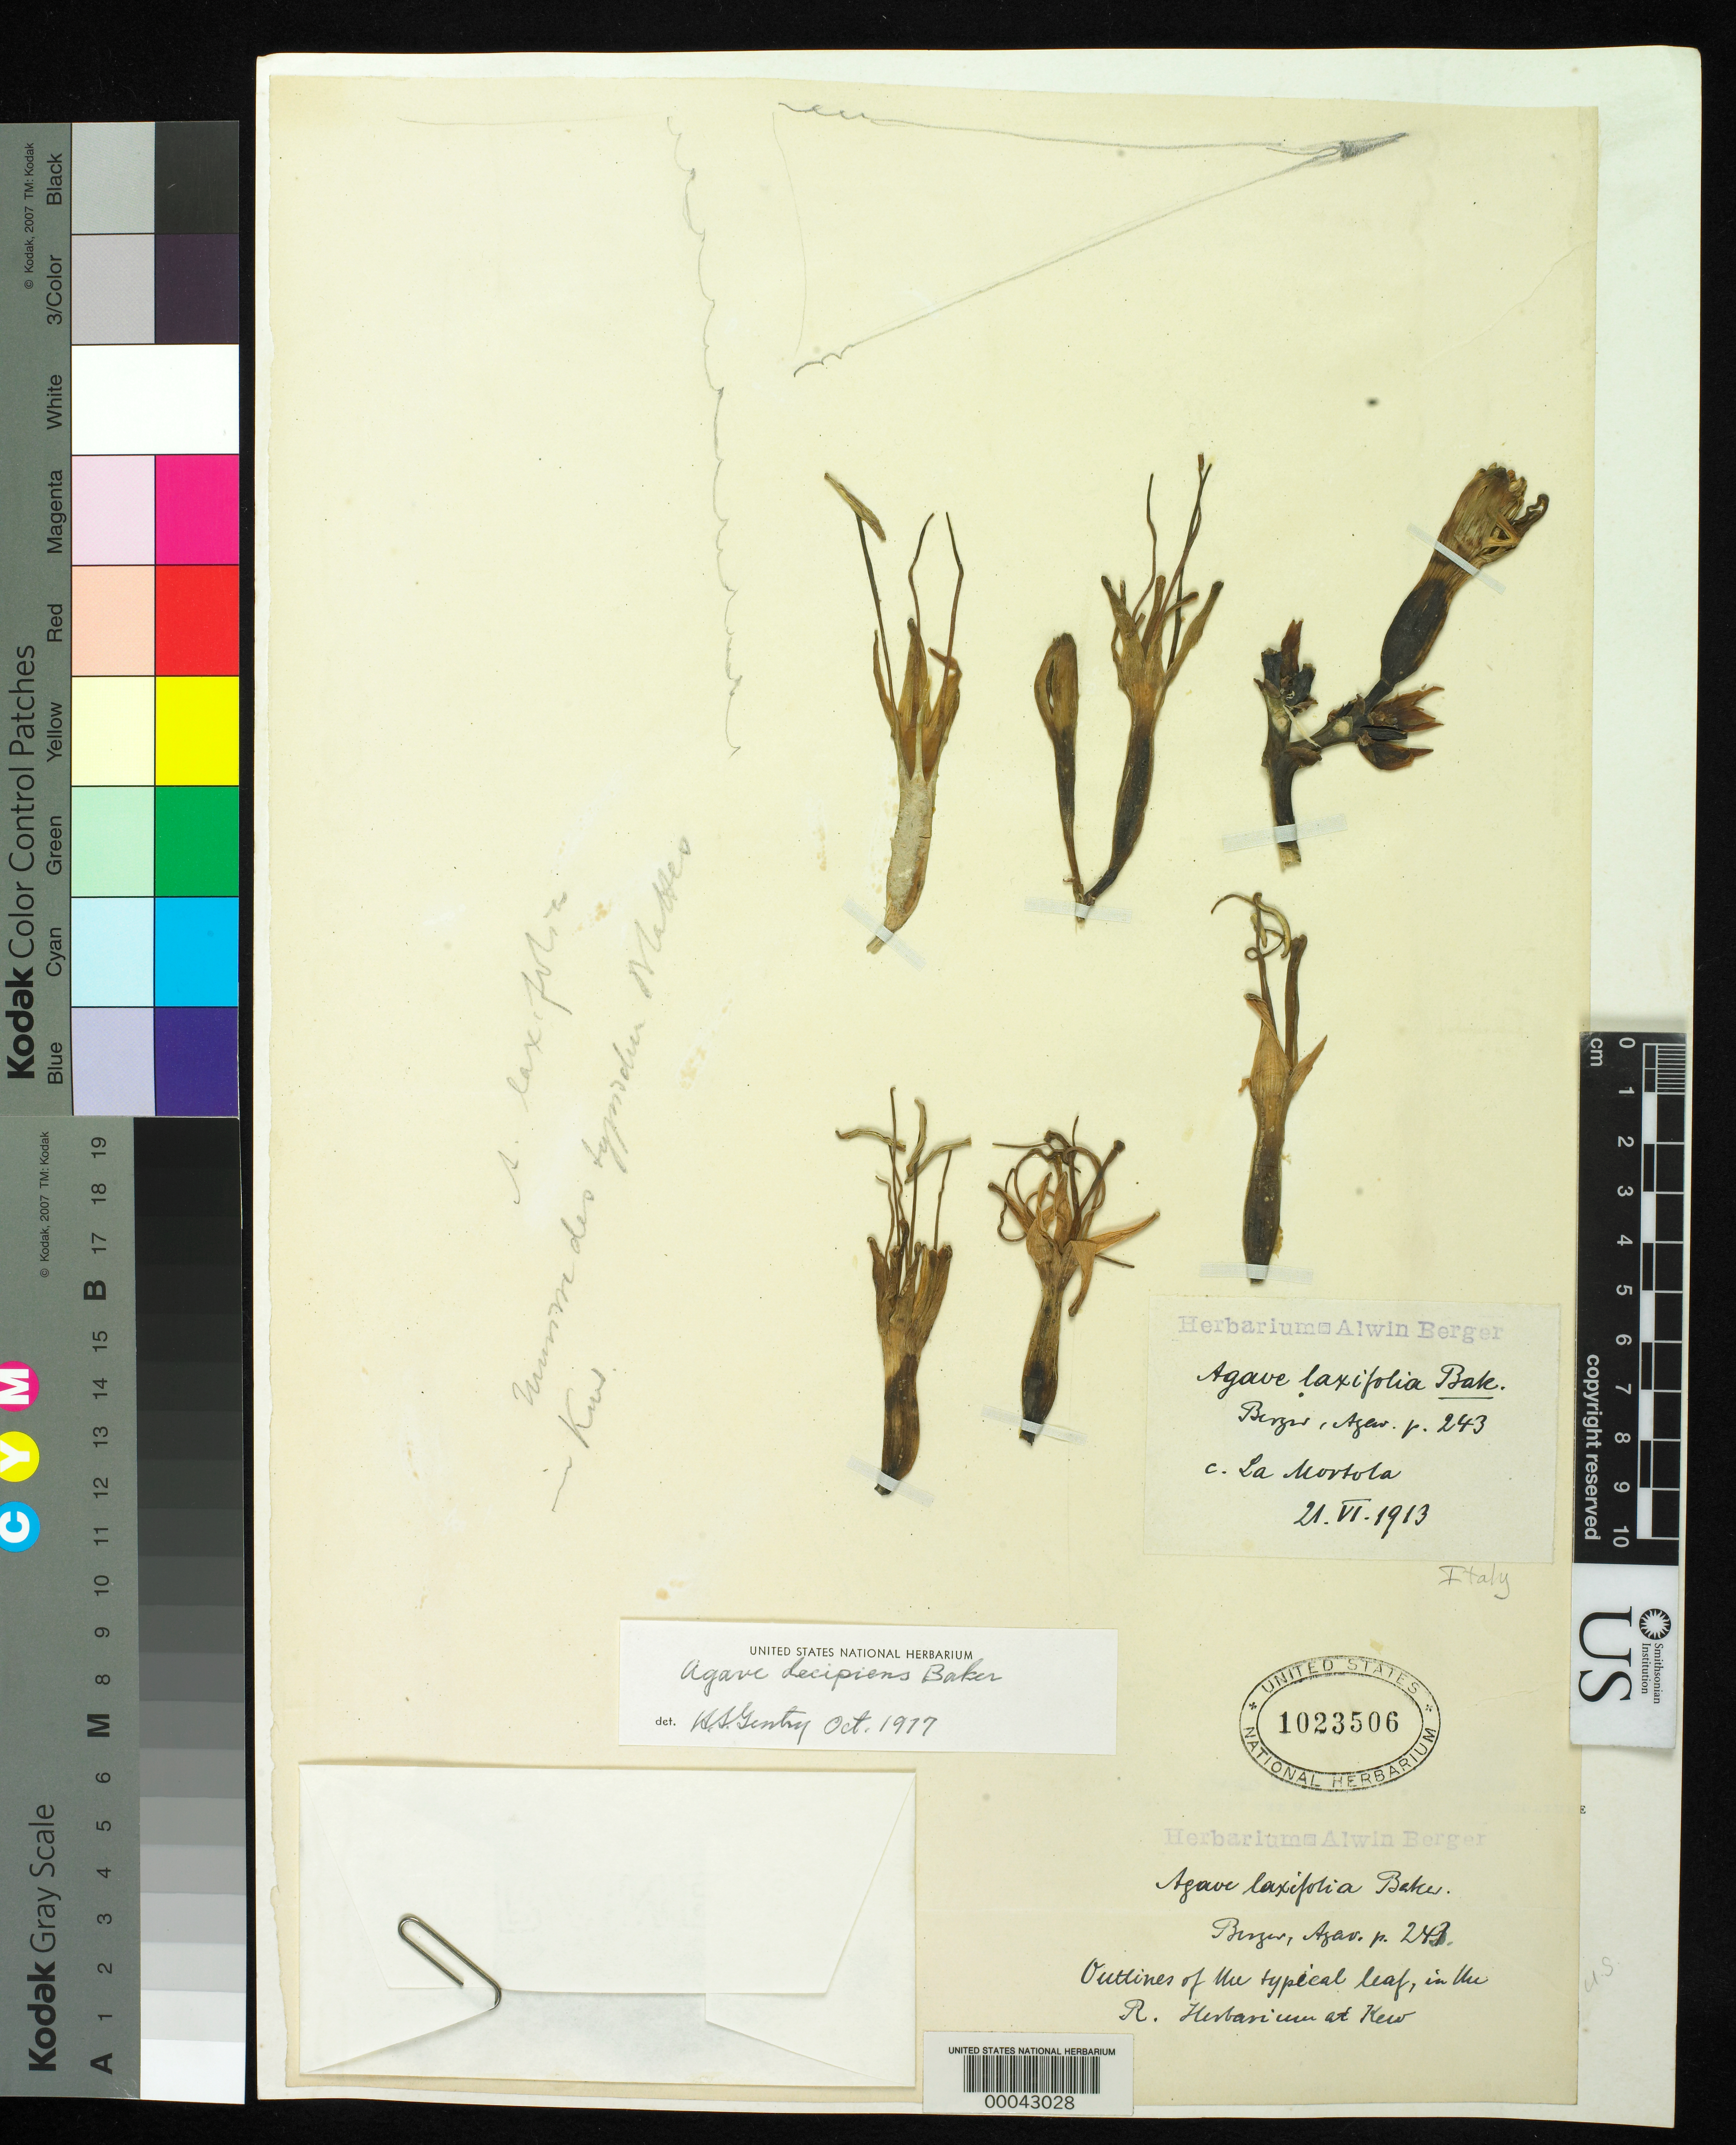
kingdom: Plantae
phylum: Tracheophyta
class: Liliopsida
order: Asparagales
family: Asparagaceae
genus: Agave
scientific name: Agave decipiens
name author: Baker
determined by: Gentry, H. S.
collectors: A. Berger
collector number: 243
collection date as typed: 21 Jun 1913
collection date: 1913-06-21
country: Italy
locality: La mortola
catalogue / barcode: US 1023506